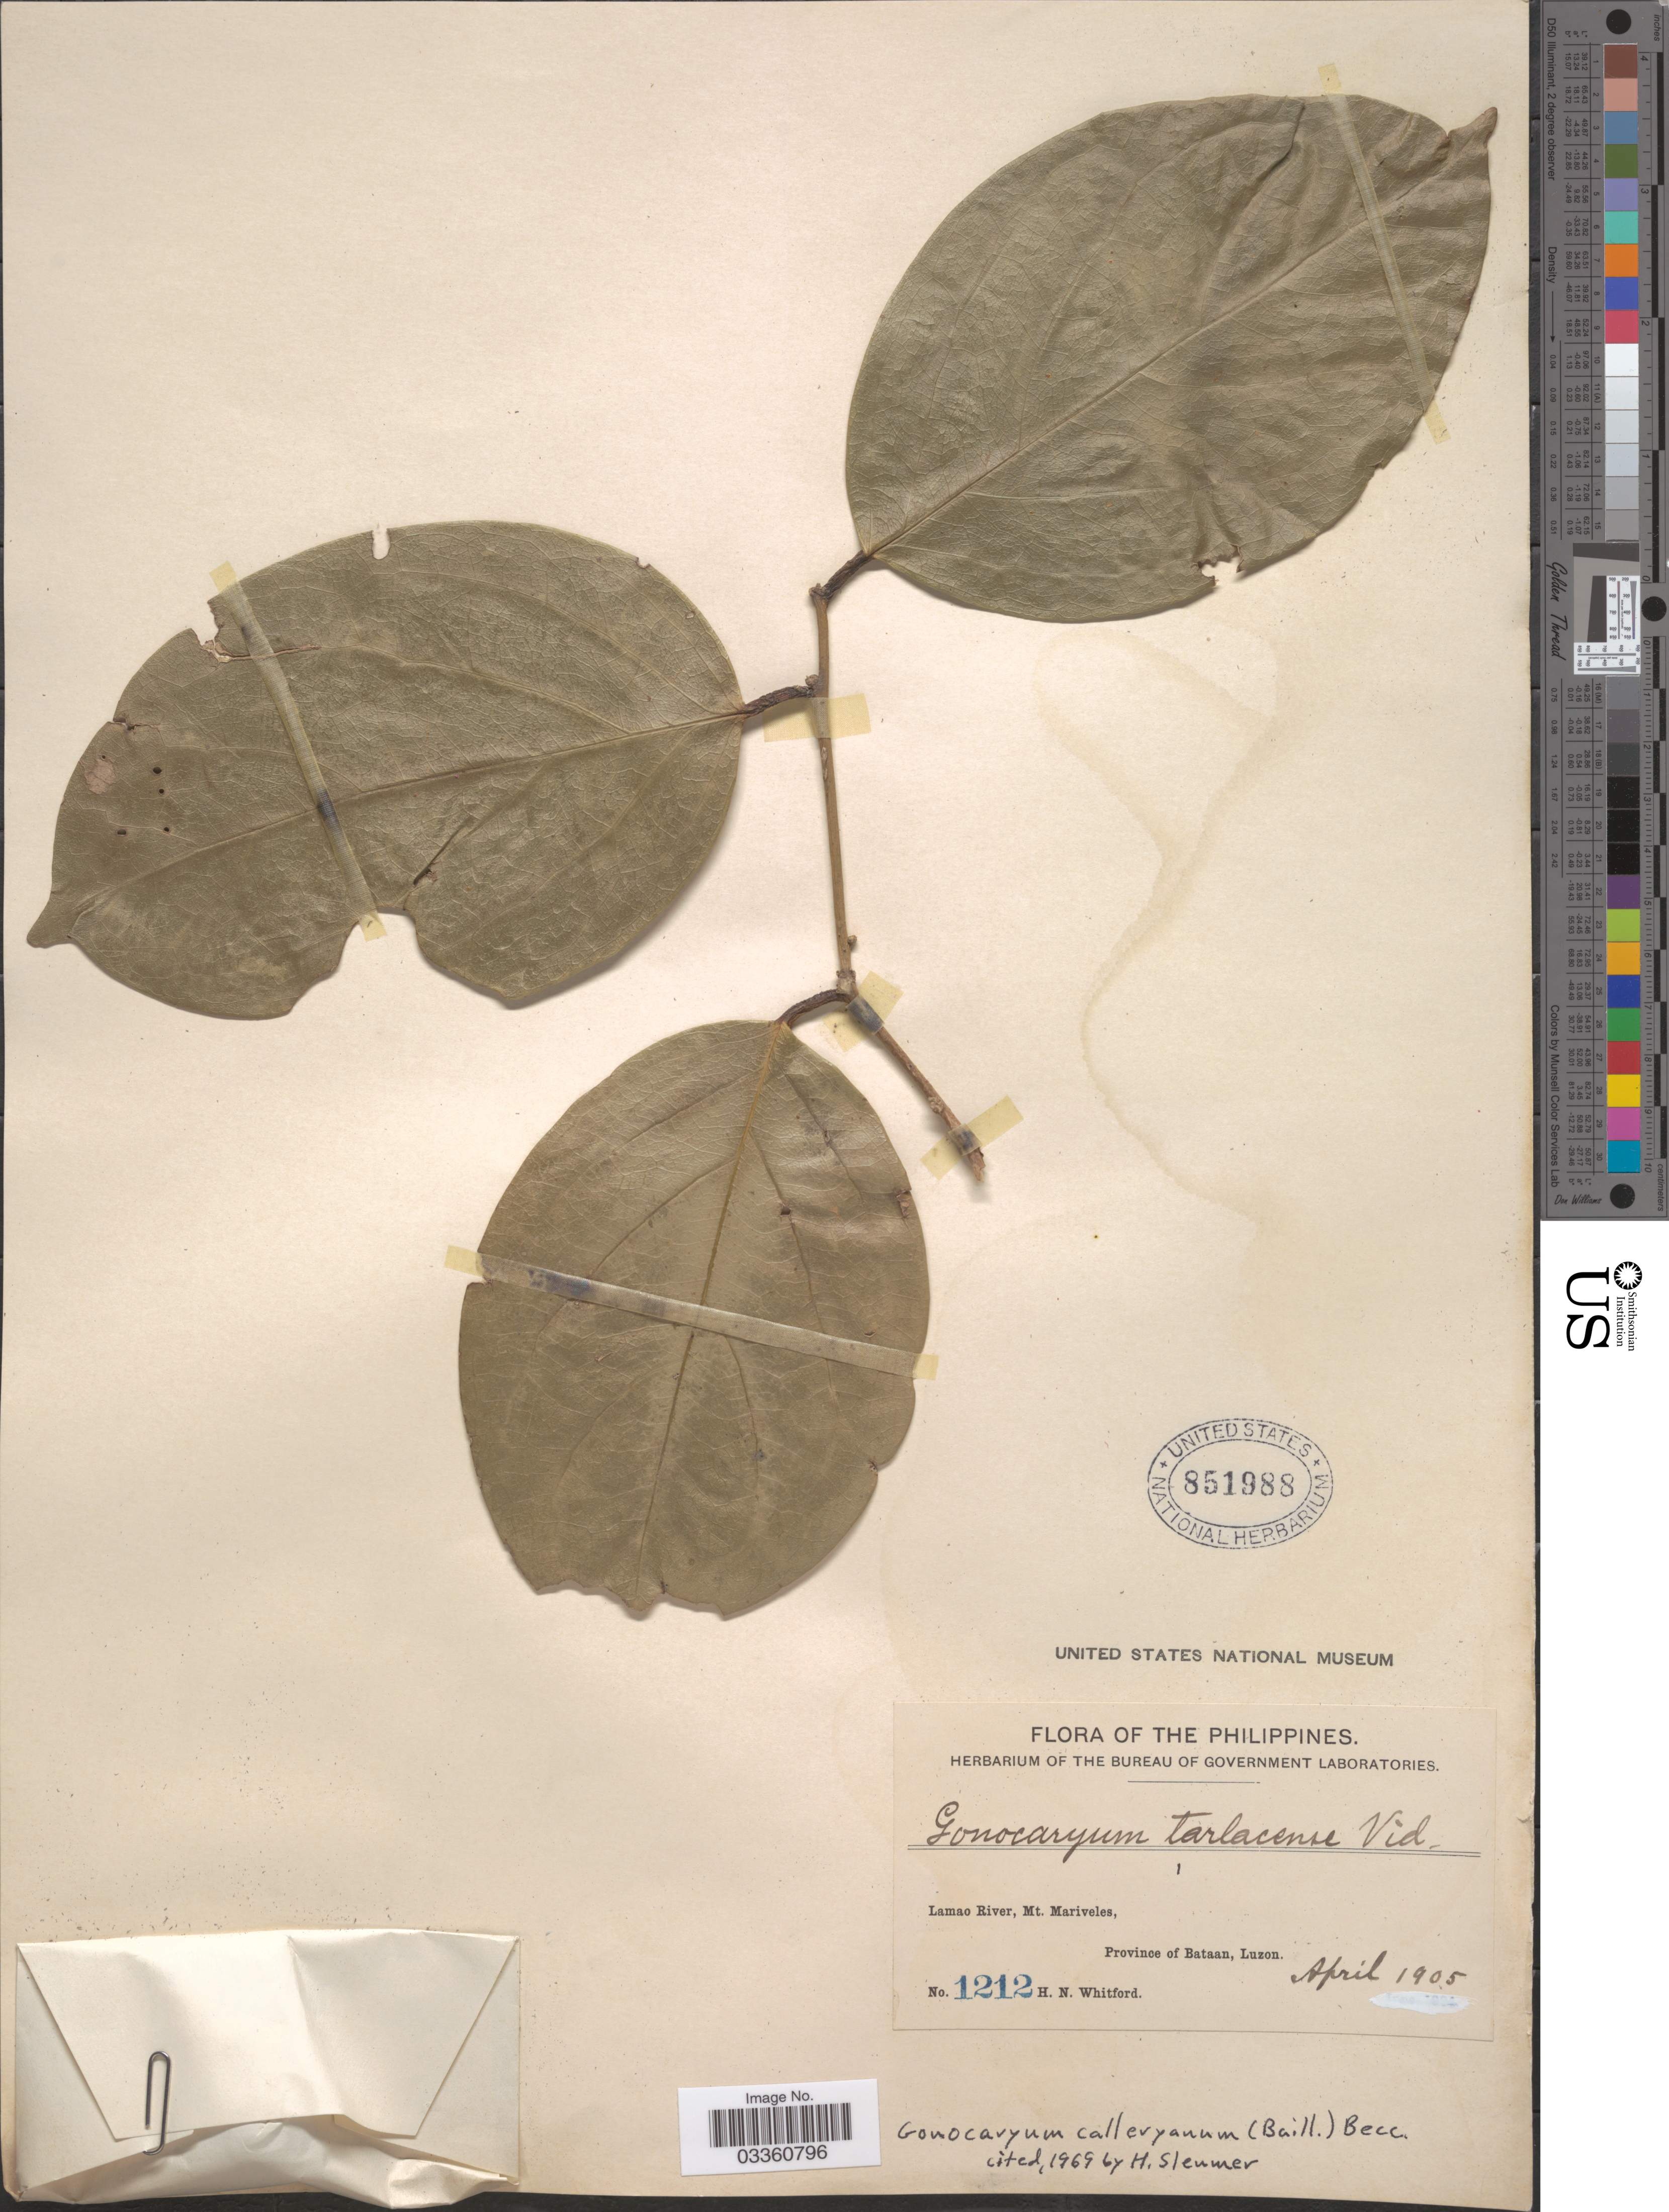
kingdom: Plantae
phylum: Tracheophyta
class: Magnoliopsida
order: Cardiopteridales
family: Cardiopteridaceae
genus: Gonocaryum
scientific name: Gonocaryum calleryanum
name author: (Baill.) Becc.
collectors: H. N. Whitford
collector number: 1212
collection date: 1905-04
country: Philippines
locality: Lamao River, Mt. Mariveles, Province of Bataan, Luzon.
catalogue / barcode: US 851988